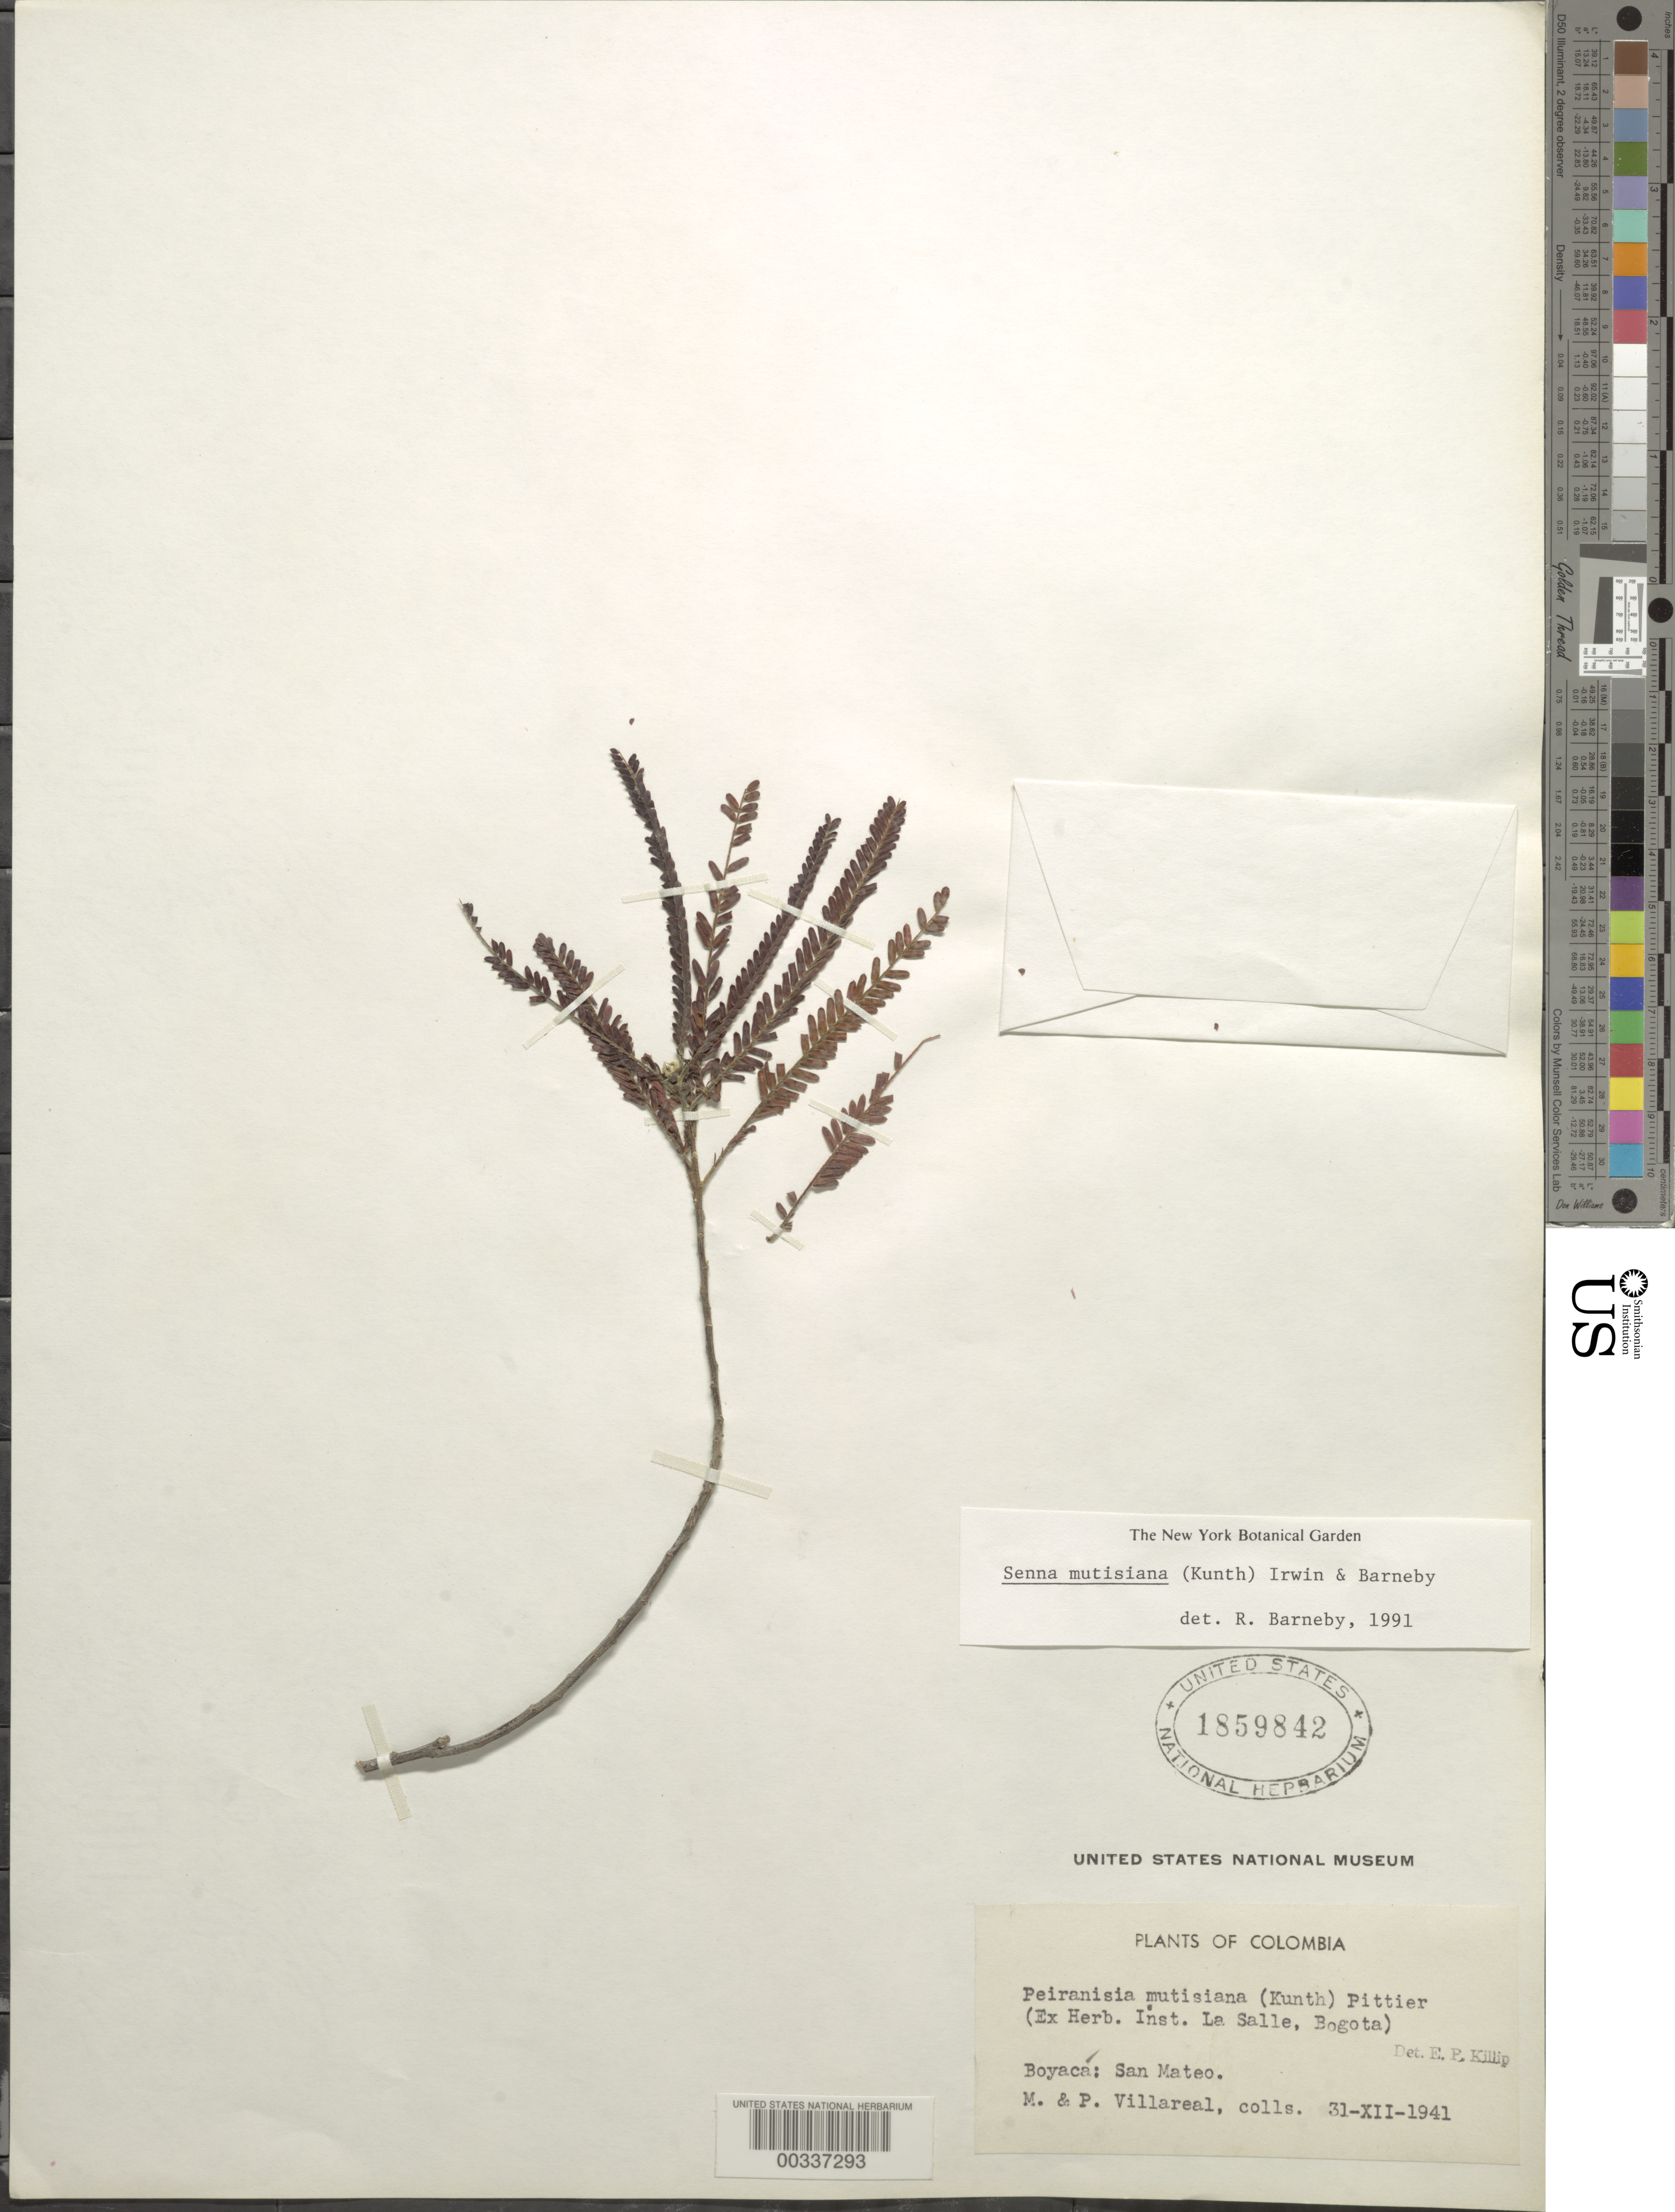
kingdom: Plantae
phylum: Tracheophyta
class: Magnoliopsida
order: Fabales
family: Fabaceae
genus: Senna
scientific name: Senna mutisiana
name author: (Kunth) H.S. Irwin & Barneby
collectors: M. Villareal & P. Villareal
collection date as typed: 31 Dec 1941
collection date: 1941-12-31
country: Colombia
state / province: Boyacá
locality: San Mateo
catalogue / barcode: US 1859842